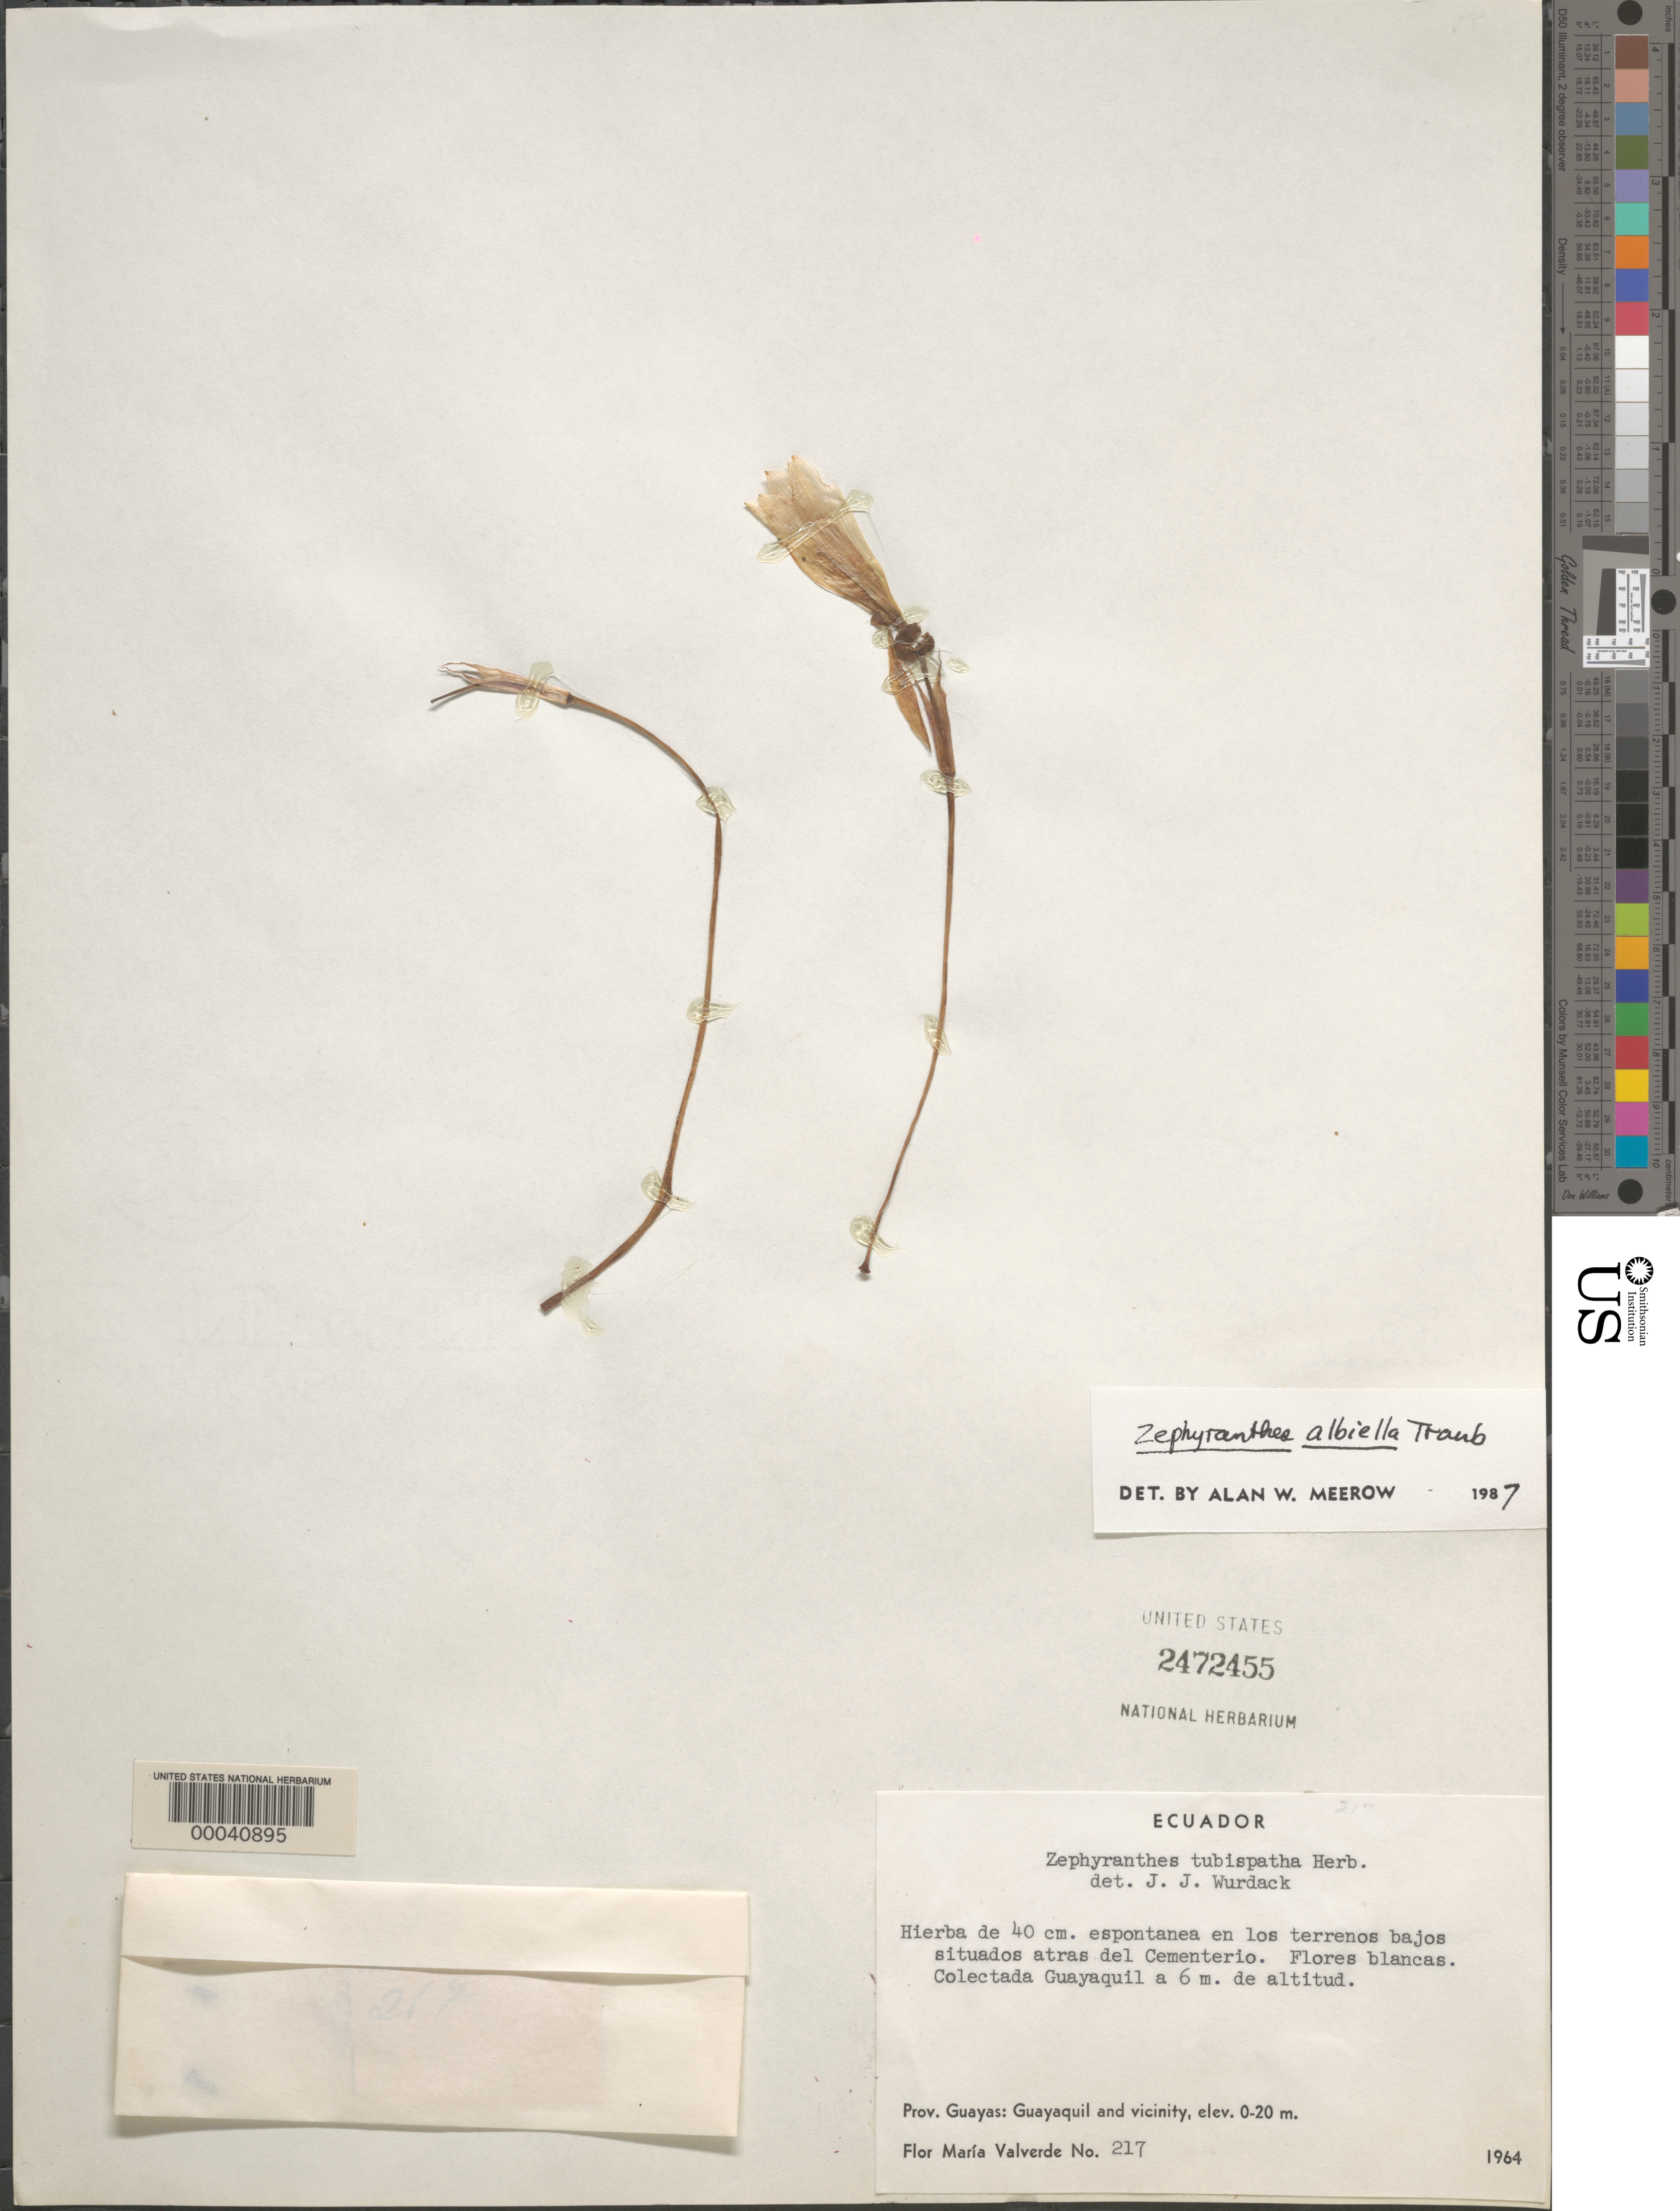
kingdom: Plantae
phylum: Tracheophyta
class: Liliopsida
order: Asparagales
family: Amaryllidaceae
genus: Zephyranthes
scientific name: Zephyranthes albiella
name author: Traub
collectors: V. Badillo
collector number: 217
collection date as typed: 1964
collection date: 1964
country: Ecuador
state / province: Guayas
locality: Vicinity of Guayaquil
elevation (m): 6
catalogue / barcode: US 2472455